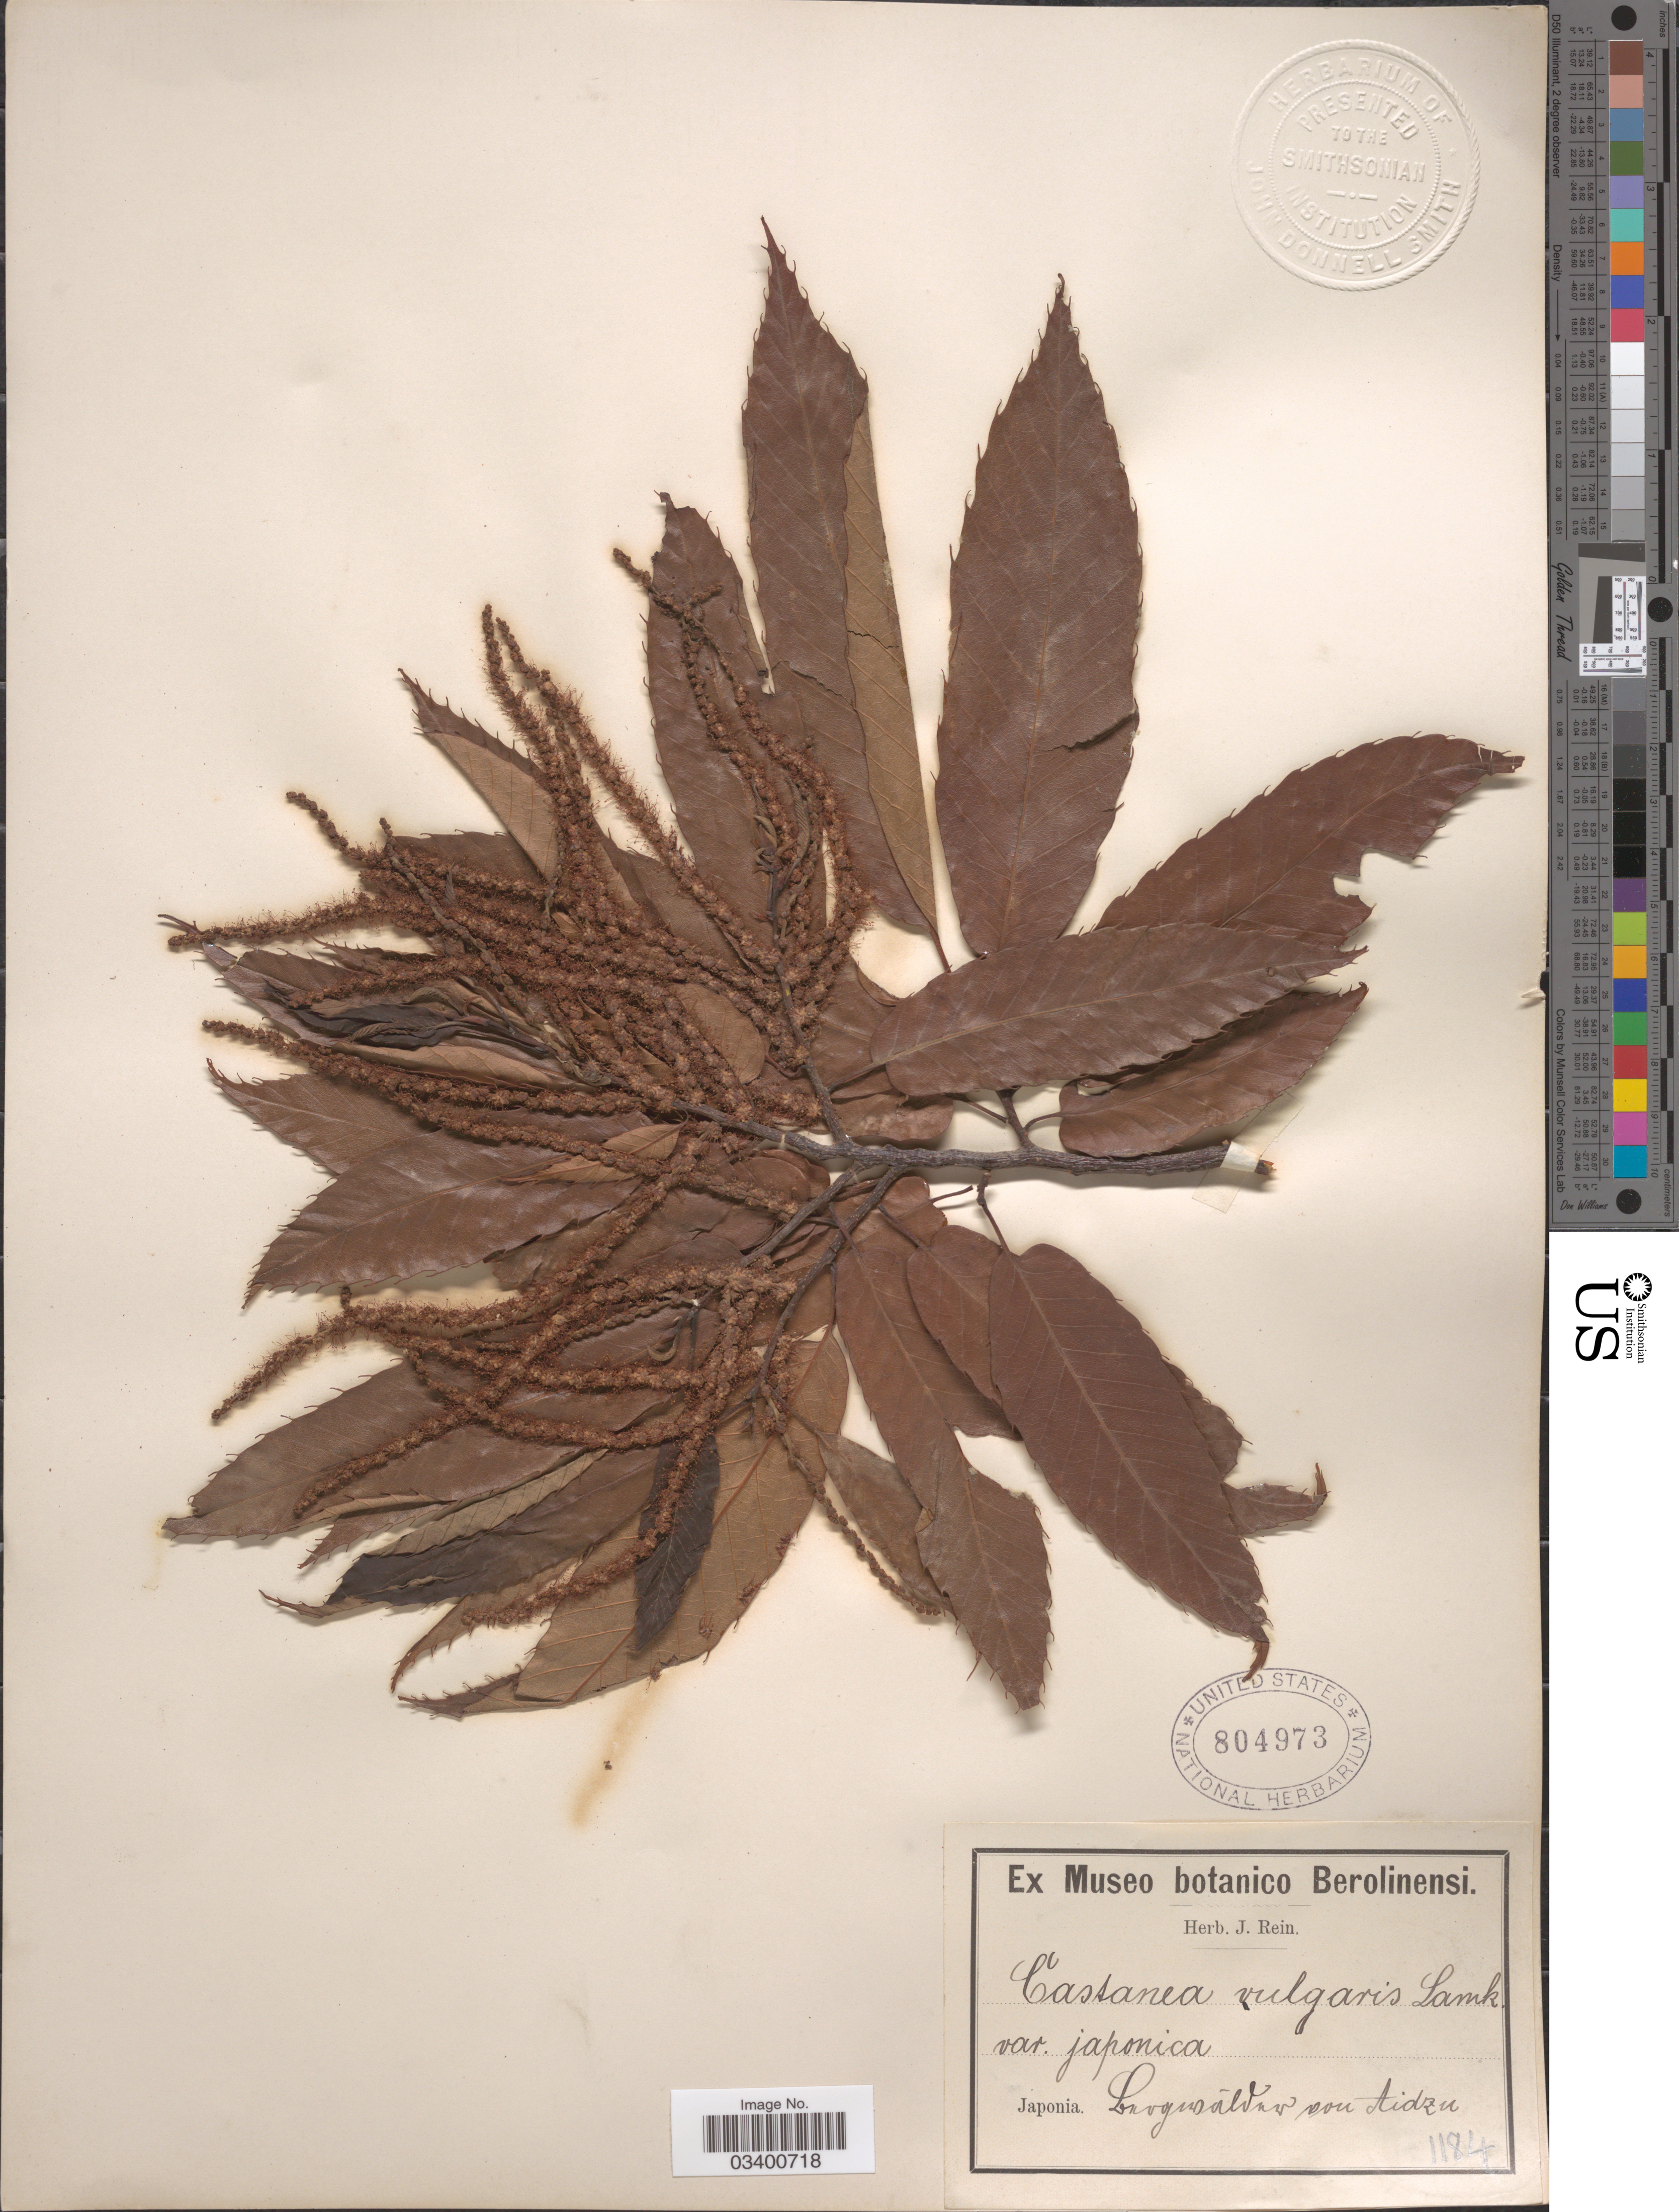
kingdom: Plantae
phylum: Tracheophyta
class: Magnoliopsida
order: Fagales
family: Fagaceae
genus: Castanea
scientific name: Castanea crenata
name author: Siebold & Zucc.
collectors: ex herb. J. Rein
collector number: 1124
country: Japan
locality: Luogwalden vou Aidzu. [interpreted]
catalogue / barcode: US 804973